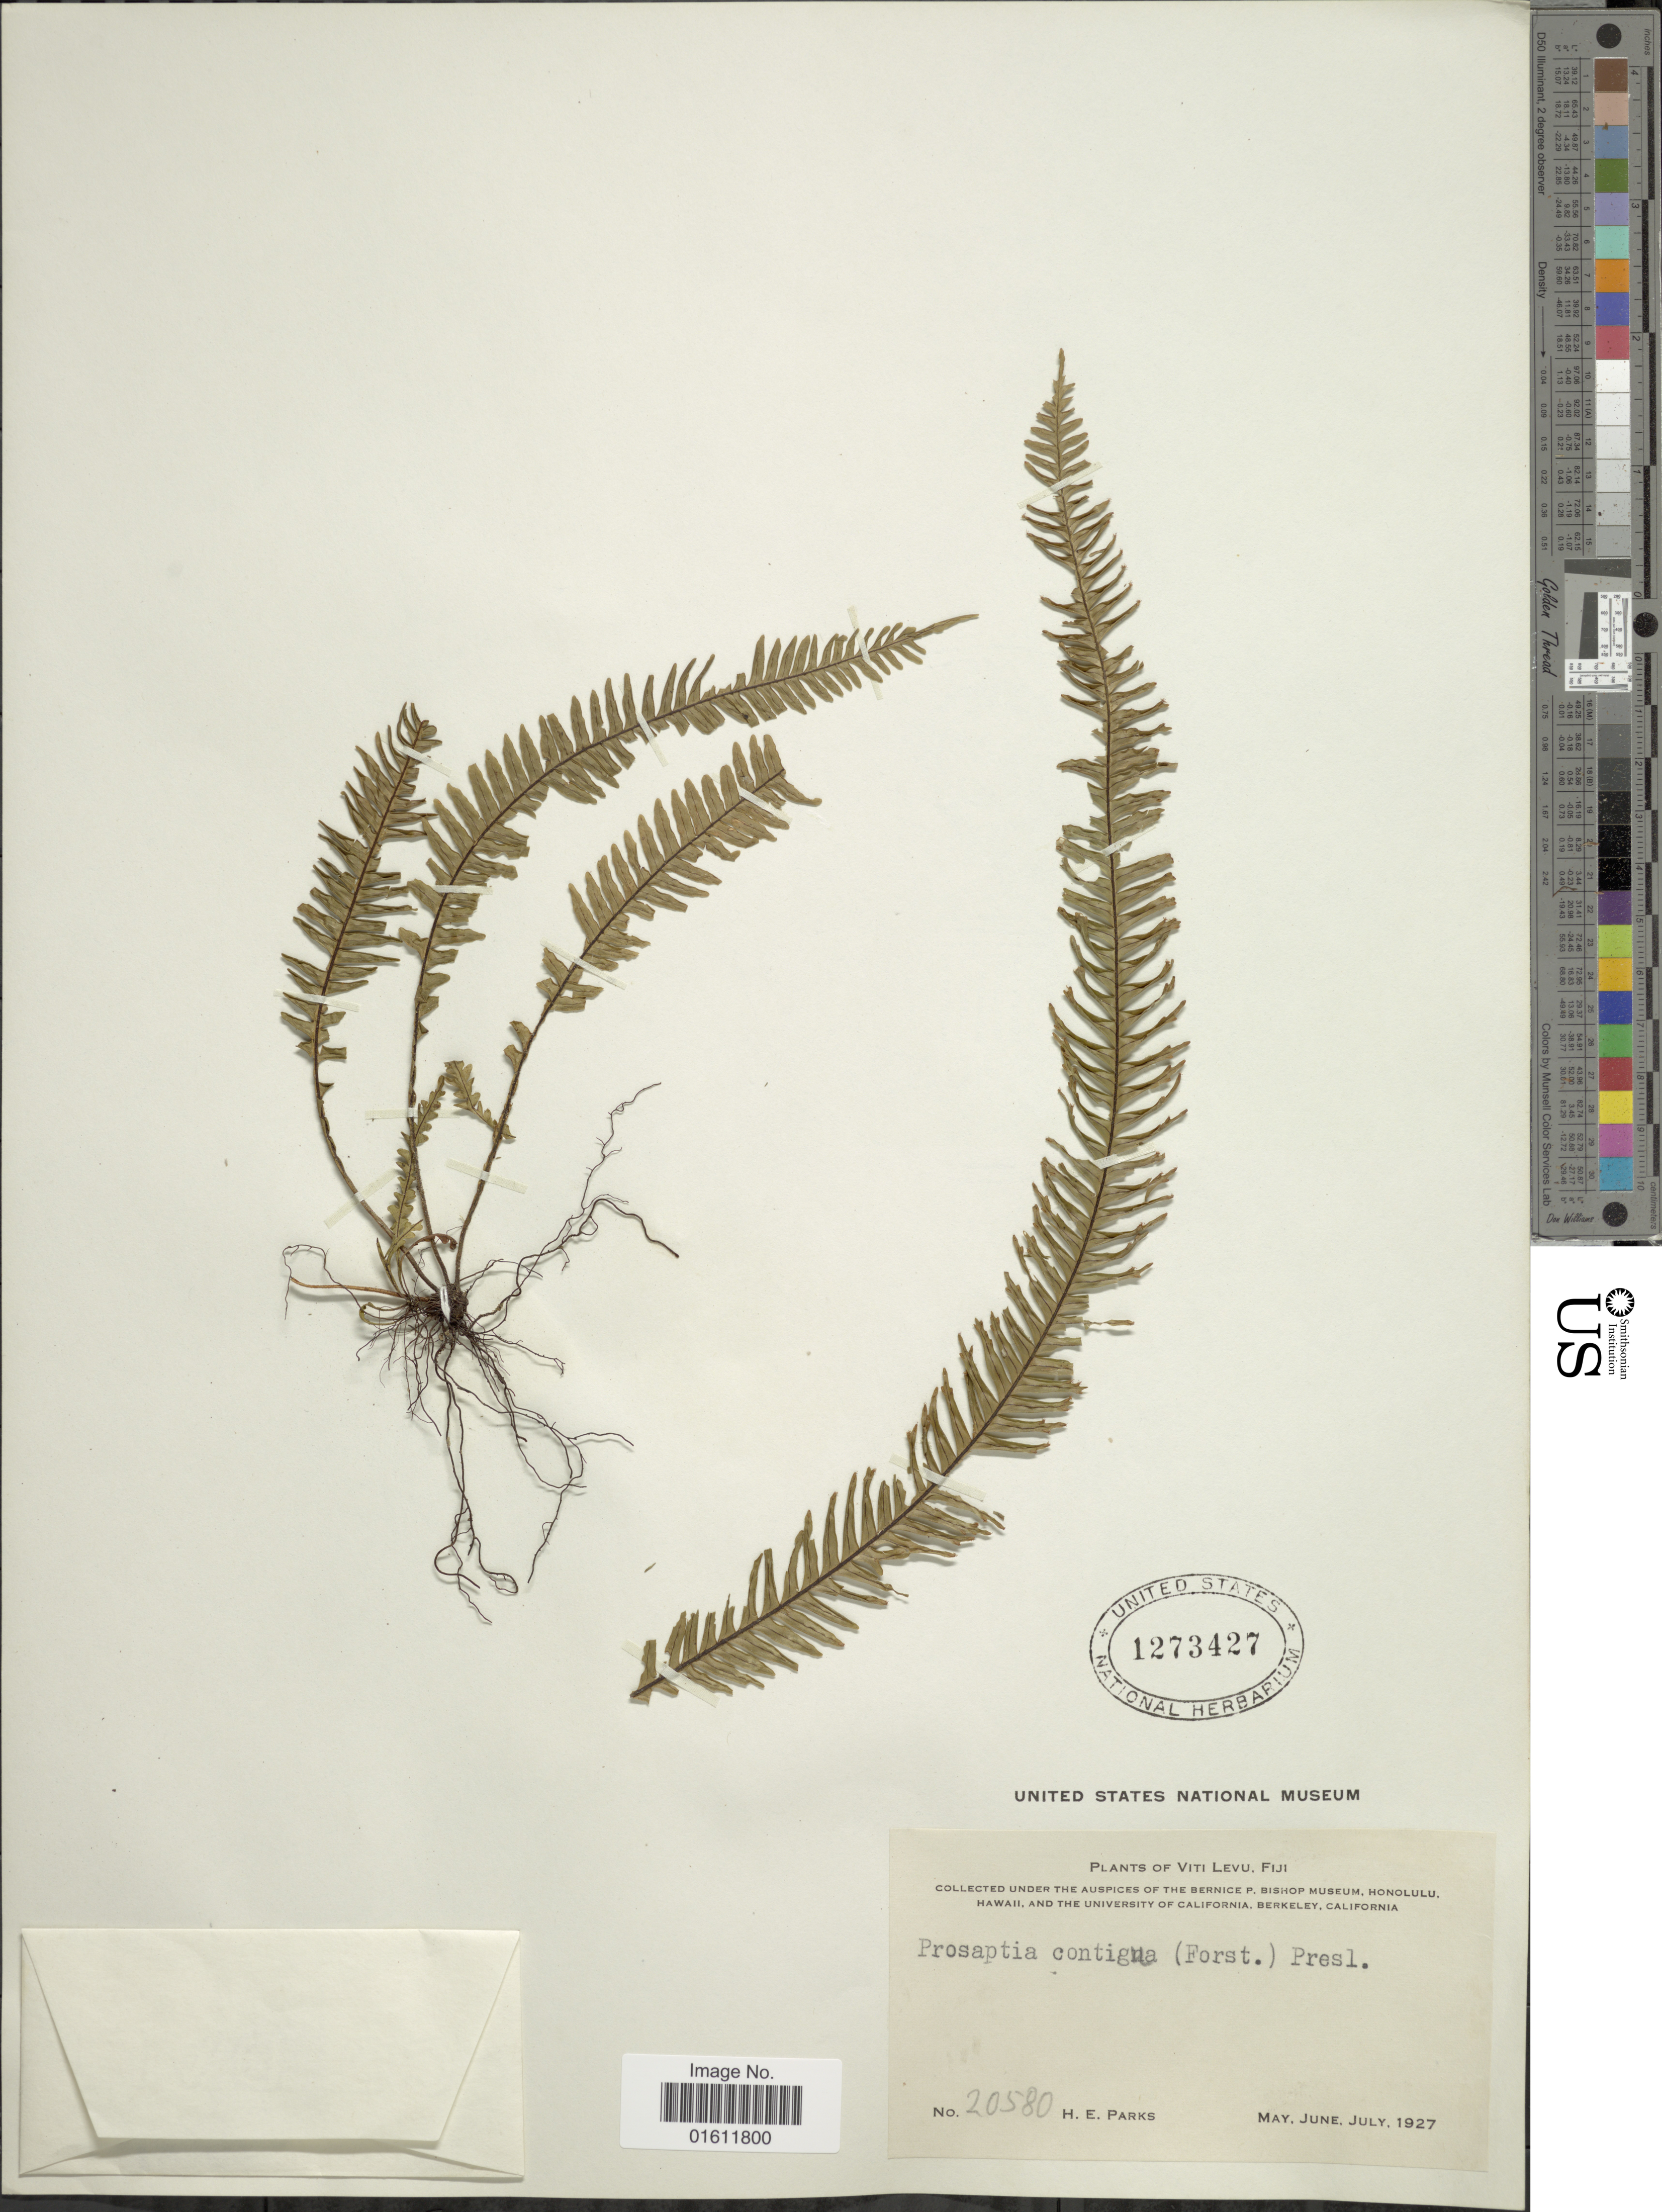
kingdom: Plantae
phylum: Tracheophyta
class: Polypodiopsida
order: Polypodiales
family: Polypodiaceae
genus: Prosaptia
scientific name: Prosaptia contigua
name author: (G. Forst.) Presl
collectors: H. E. Parks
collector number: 20580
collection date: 1927-05/1927-07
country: Fiji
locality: Viti Levu.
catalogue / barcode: US 1273427